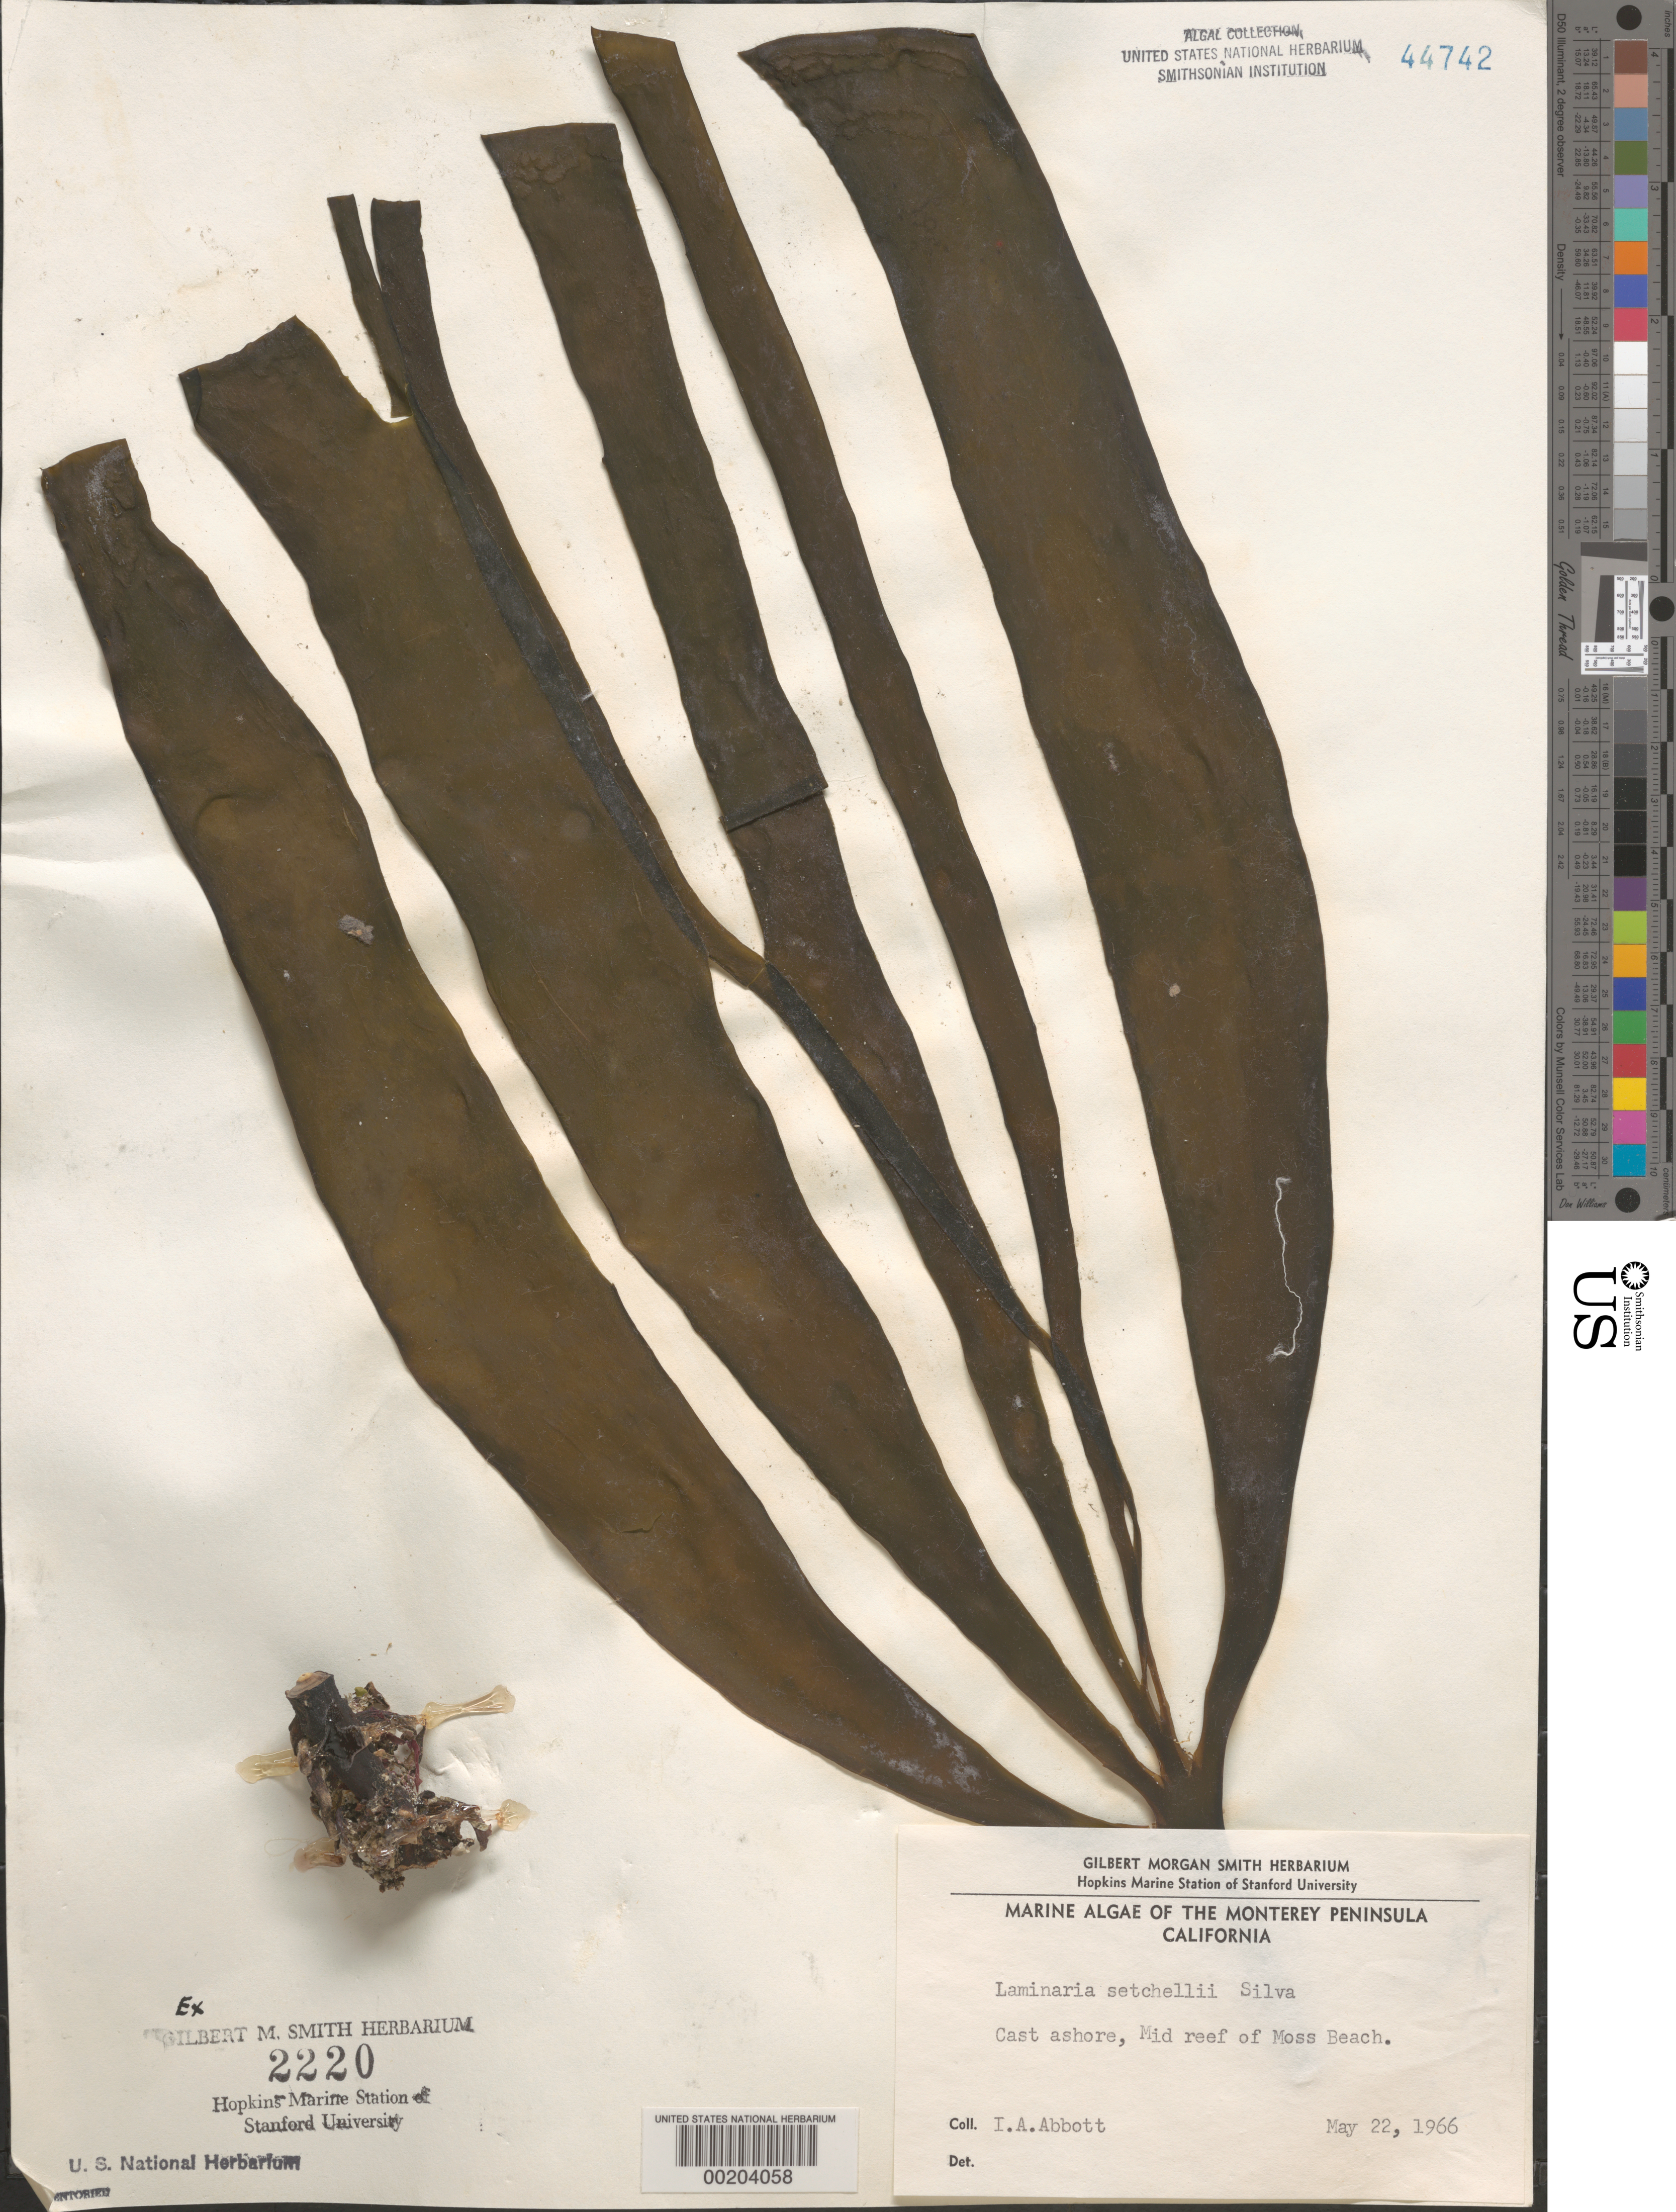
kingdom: Chromista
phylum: Ochrophyta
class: Phaeophyceae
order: Laminariales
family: Laminariaceae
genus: Laminaria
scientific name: Laminaria setchellii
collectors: I. A. Abbott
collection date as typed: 22 May 1966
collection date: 1966-05-22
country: United States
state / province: California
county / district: Monterey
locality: Middle Reef of Moss Beach, Monterey Peninsula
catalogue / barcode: US 44742